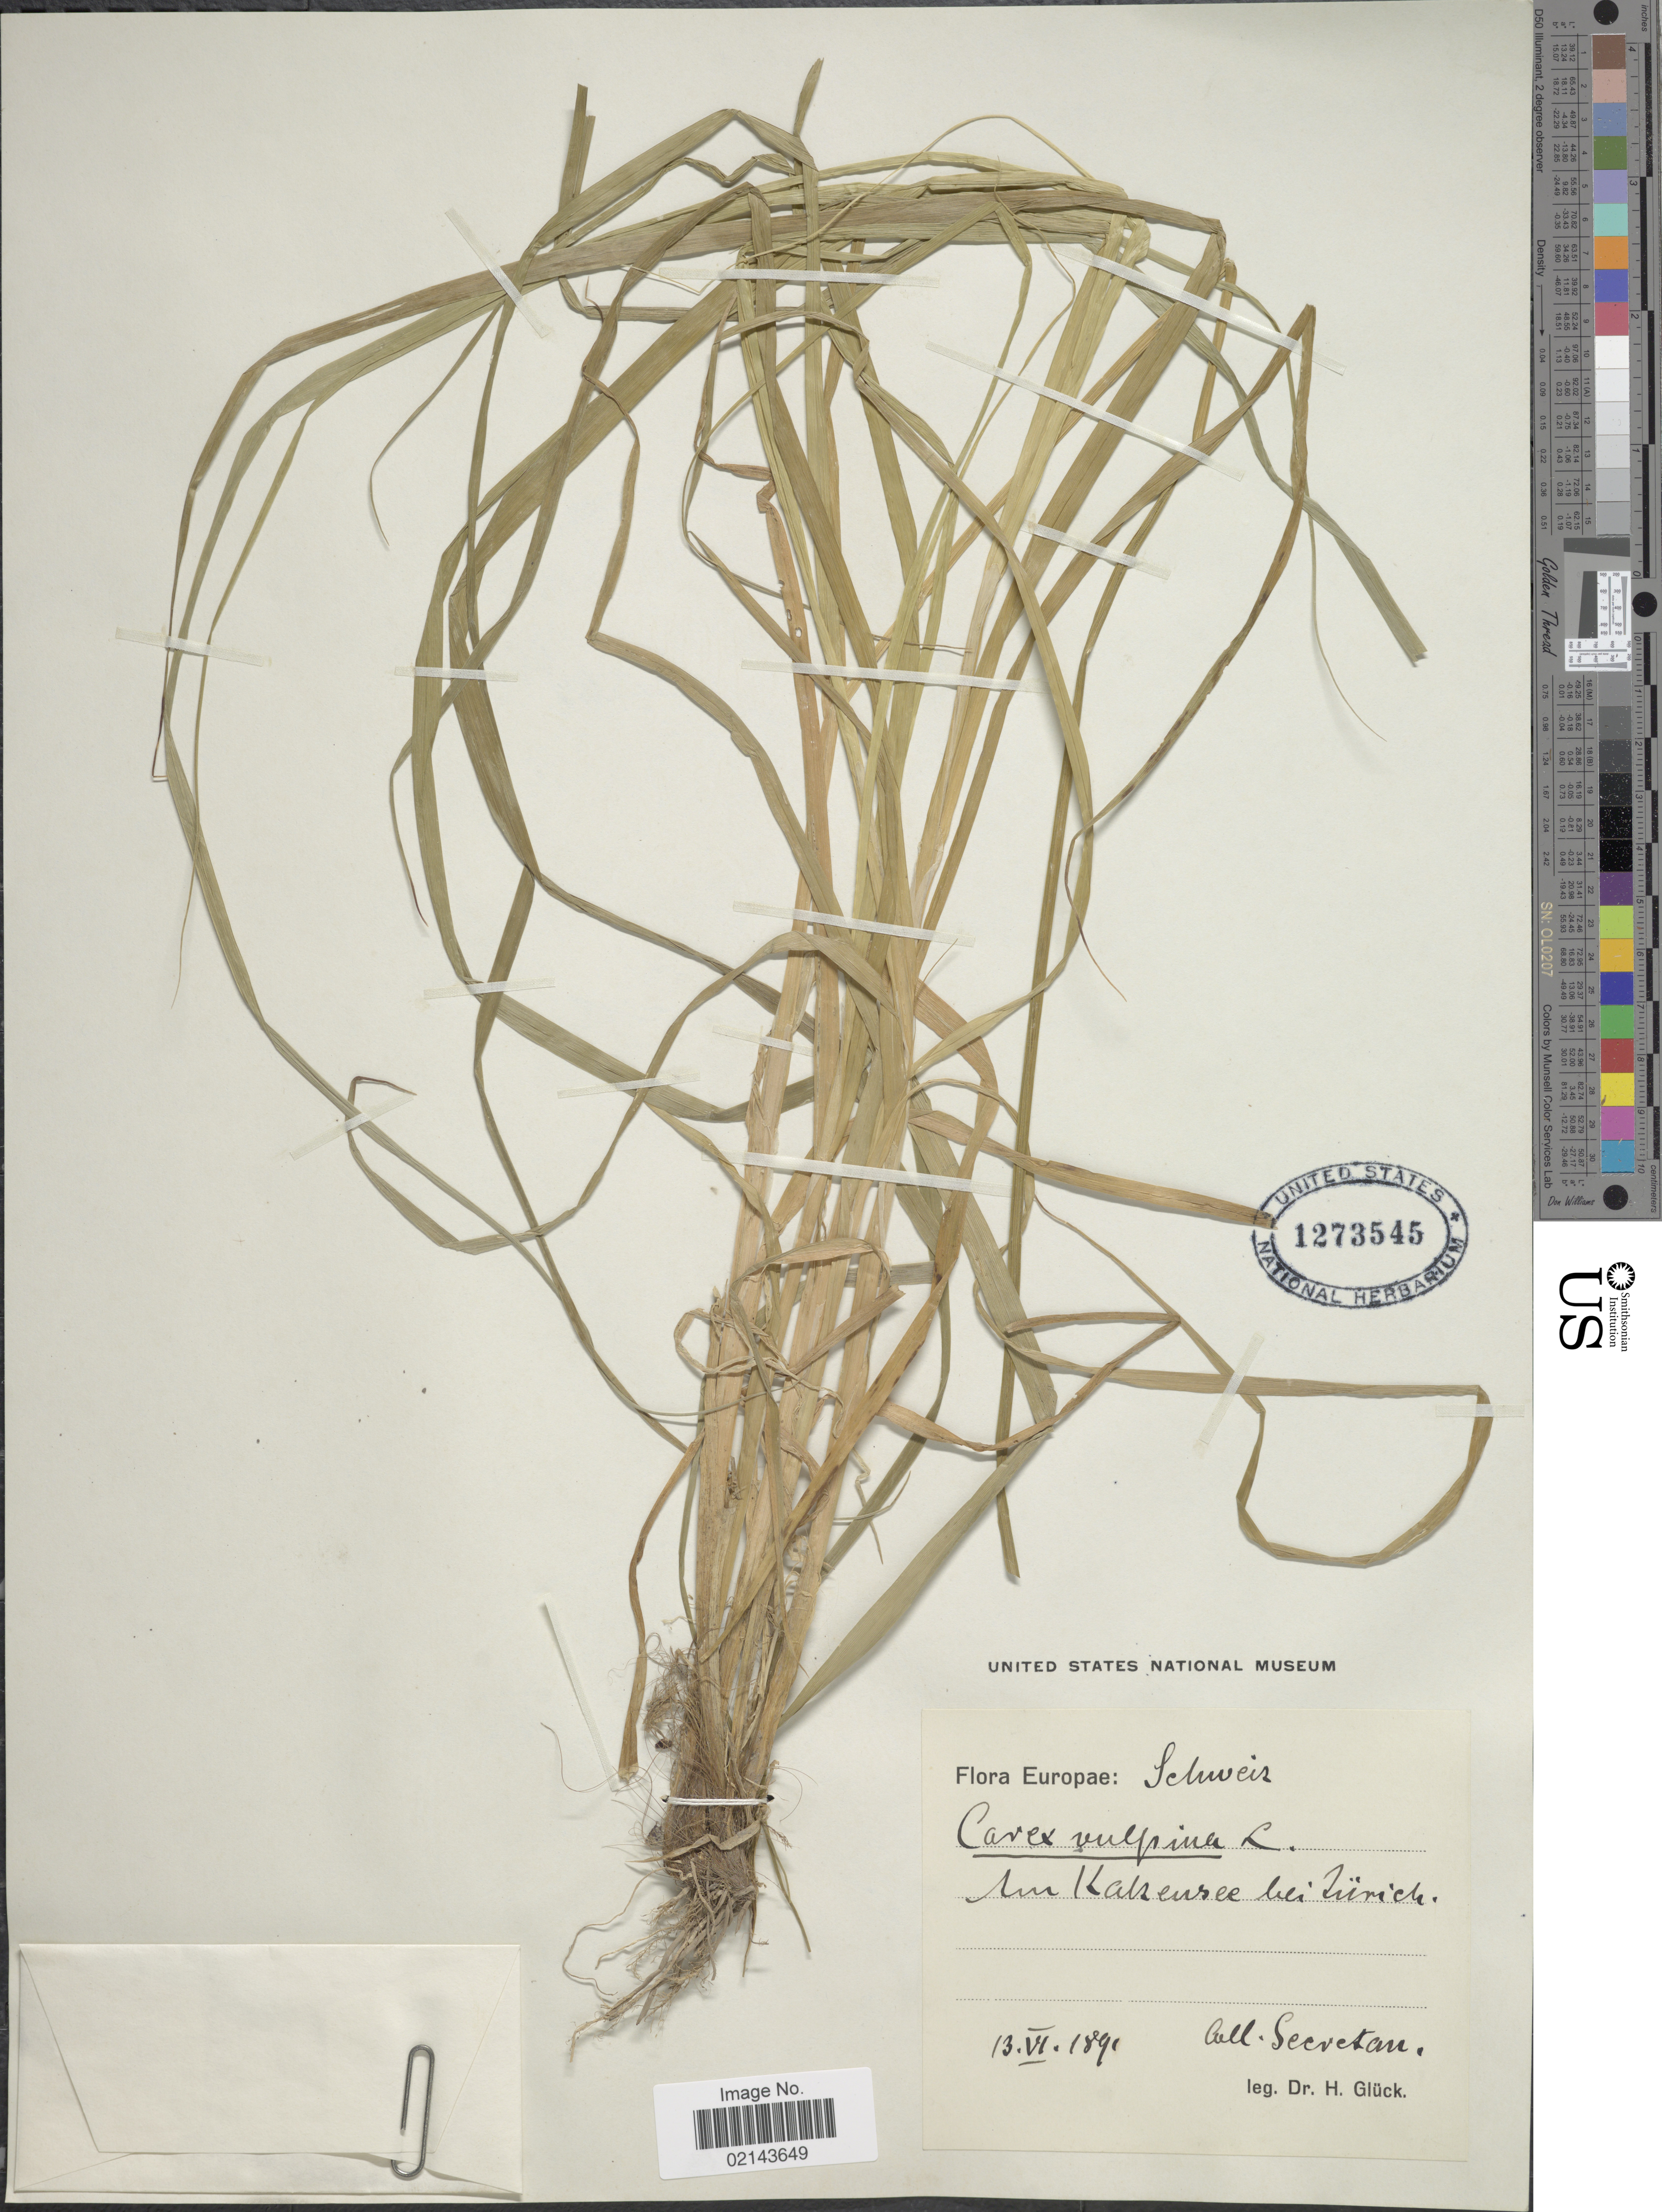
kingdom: Plantae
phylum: Tracheophyta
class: Liliopsida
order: Poales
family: Cyperaceae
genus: Carex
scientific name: Carex vulpina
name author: L.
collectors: -. Secretan & H. Glück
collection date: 1891-06-13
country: Switzerland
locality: Am Kalzensee beu Zürich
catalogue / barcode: US 1273545